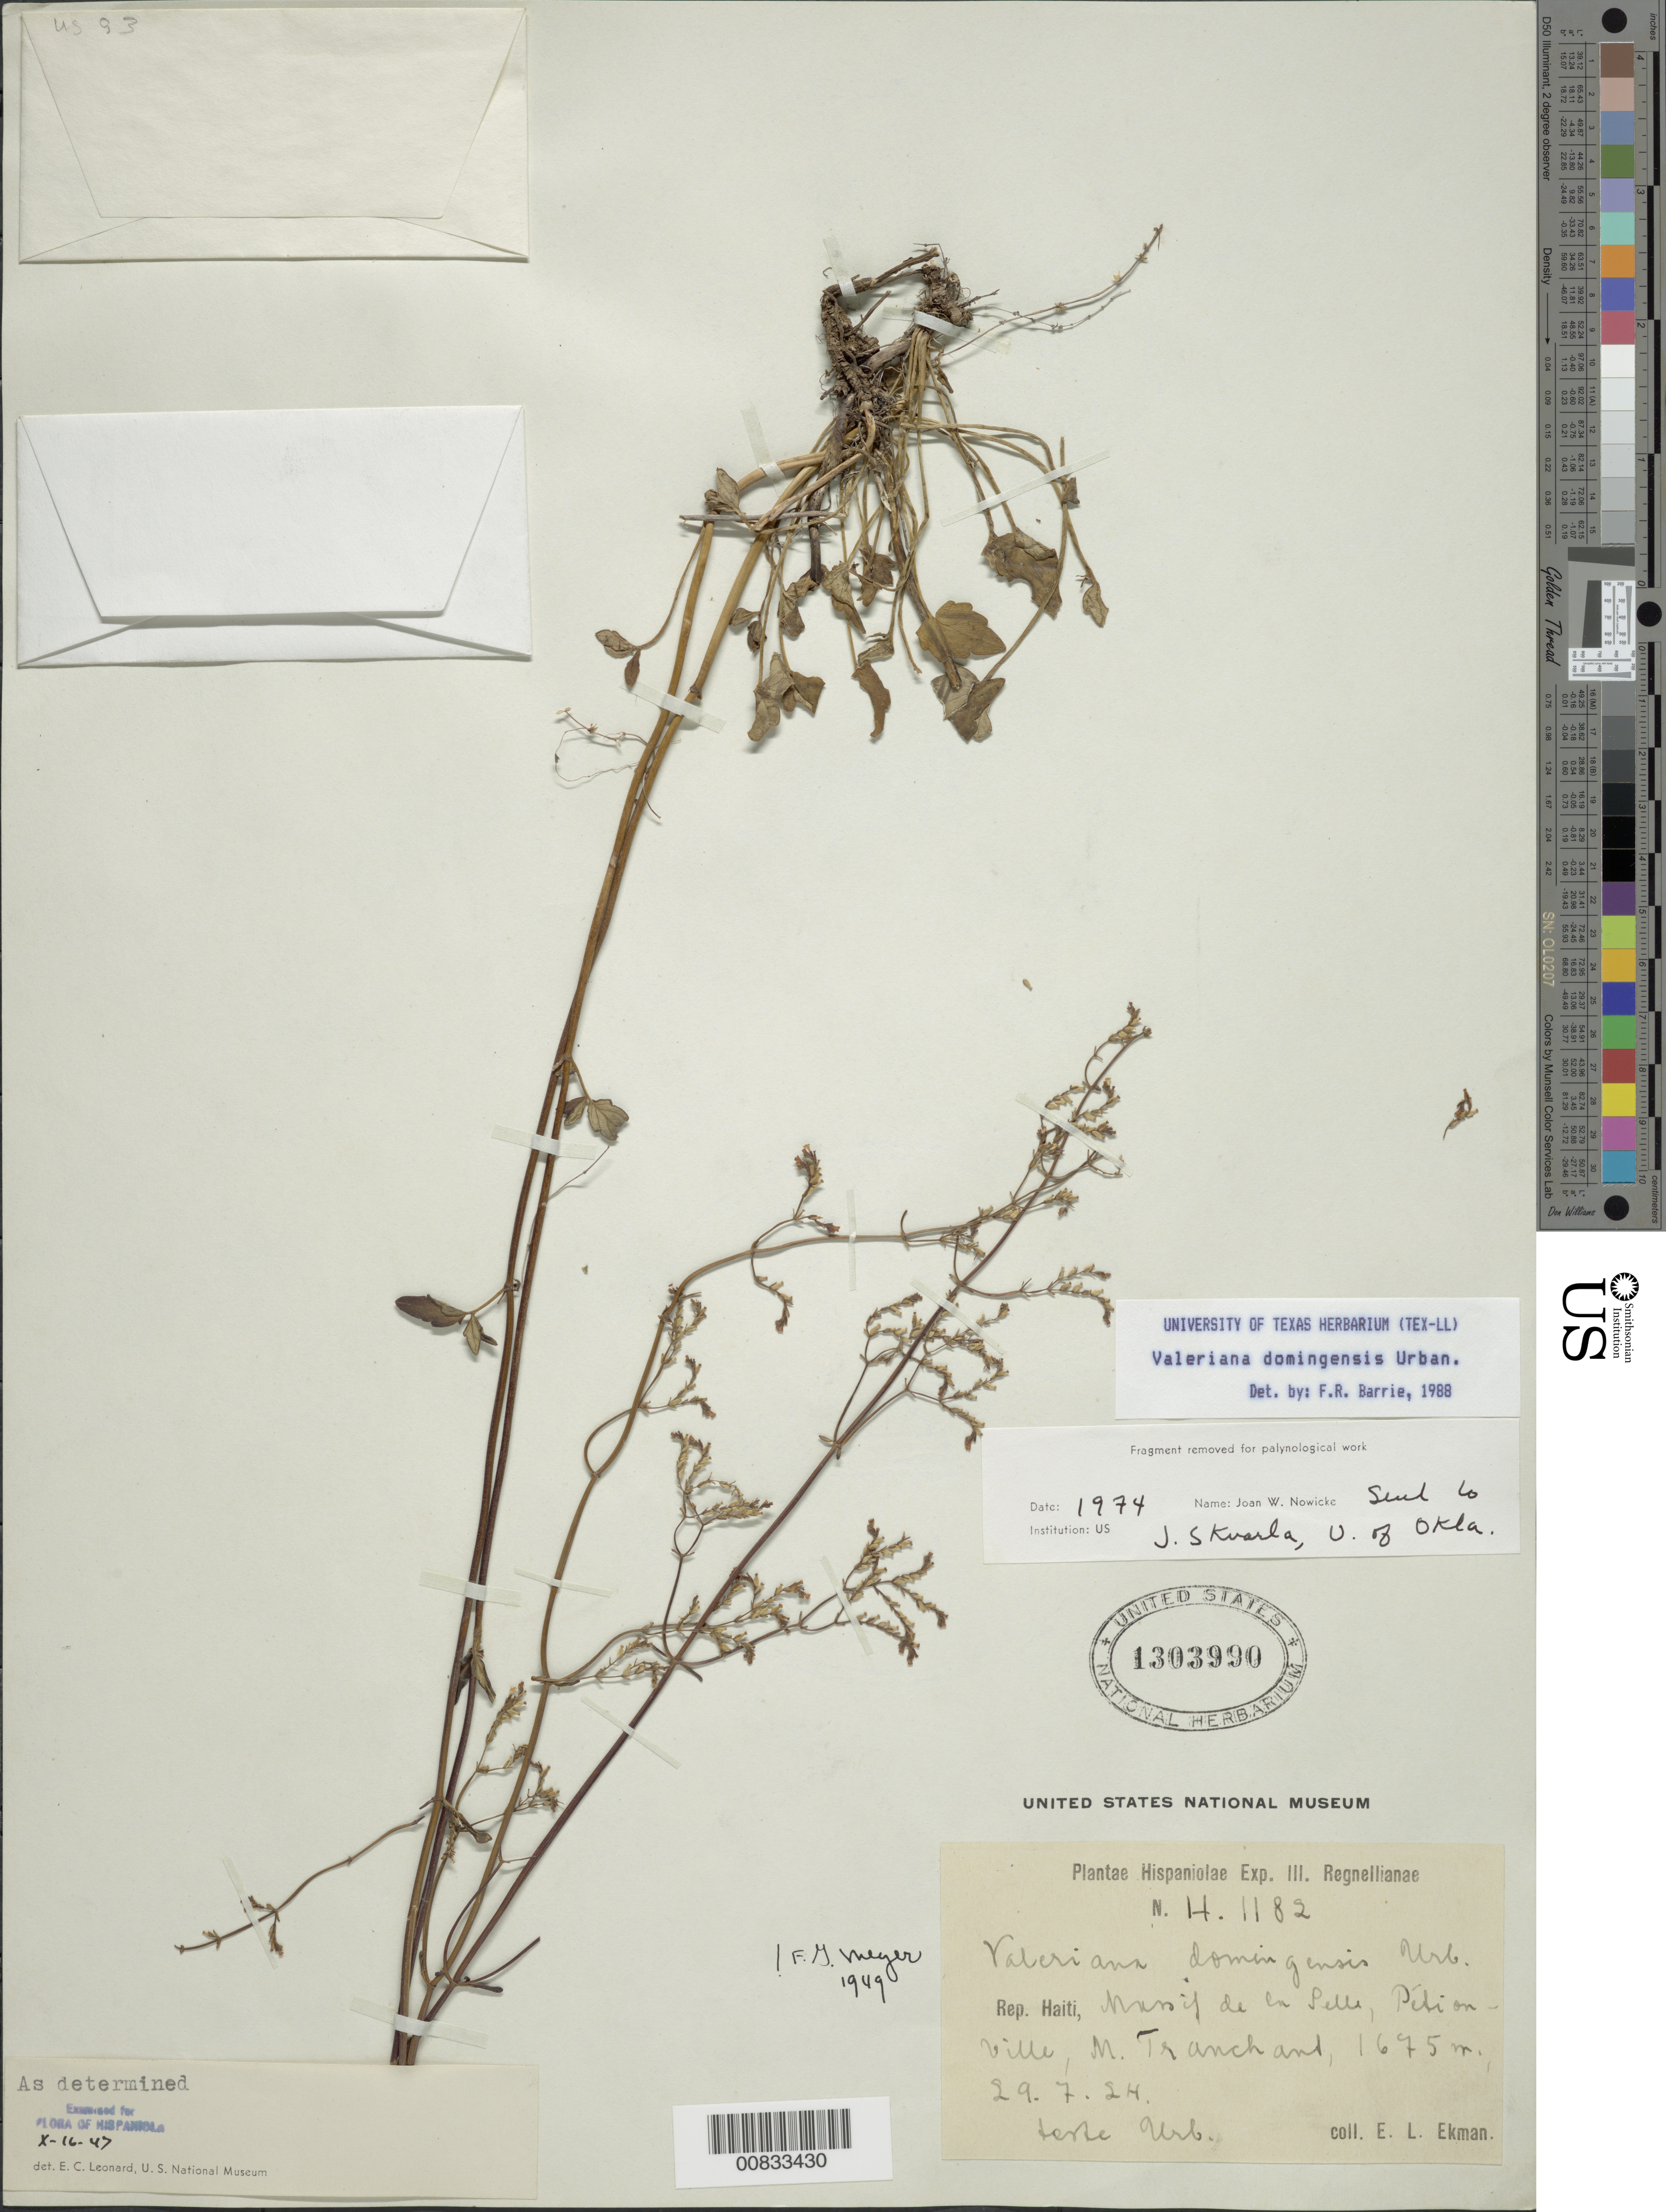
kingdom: Plantae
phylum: Tracheophyta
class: Magnoliopsida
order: Dipsacales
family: Caprifoliaceae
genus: Valeriana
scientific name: Valeriana domingensis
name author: Urb.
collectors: E. L. Ekman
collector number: H 1182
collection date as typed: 29 Jul 1924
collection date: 1924-07-29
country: Haiti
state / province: Ouest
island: Hispaniola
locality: Massif de la Selle, Pétionville, M. Tranchant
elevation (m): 1675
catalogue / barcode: US 1303990